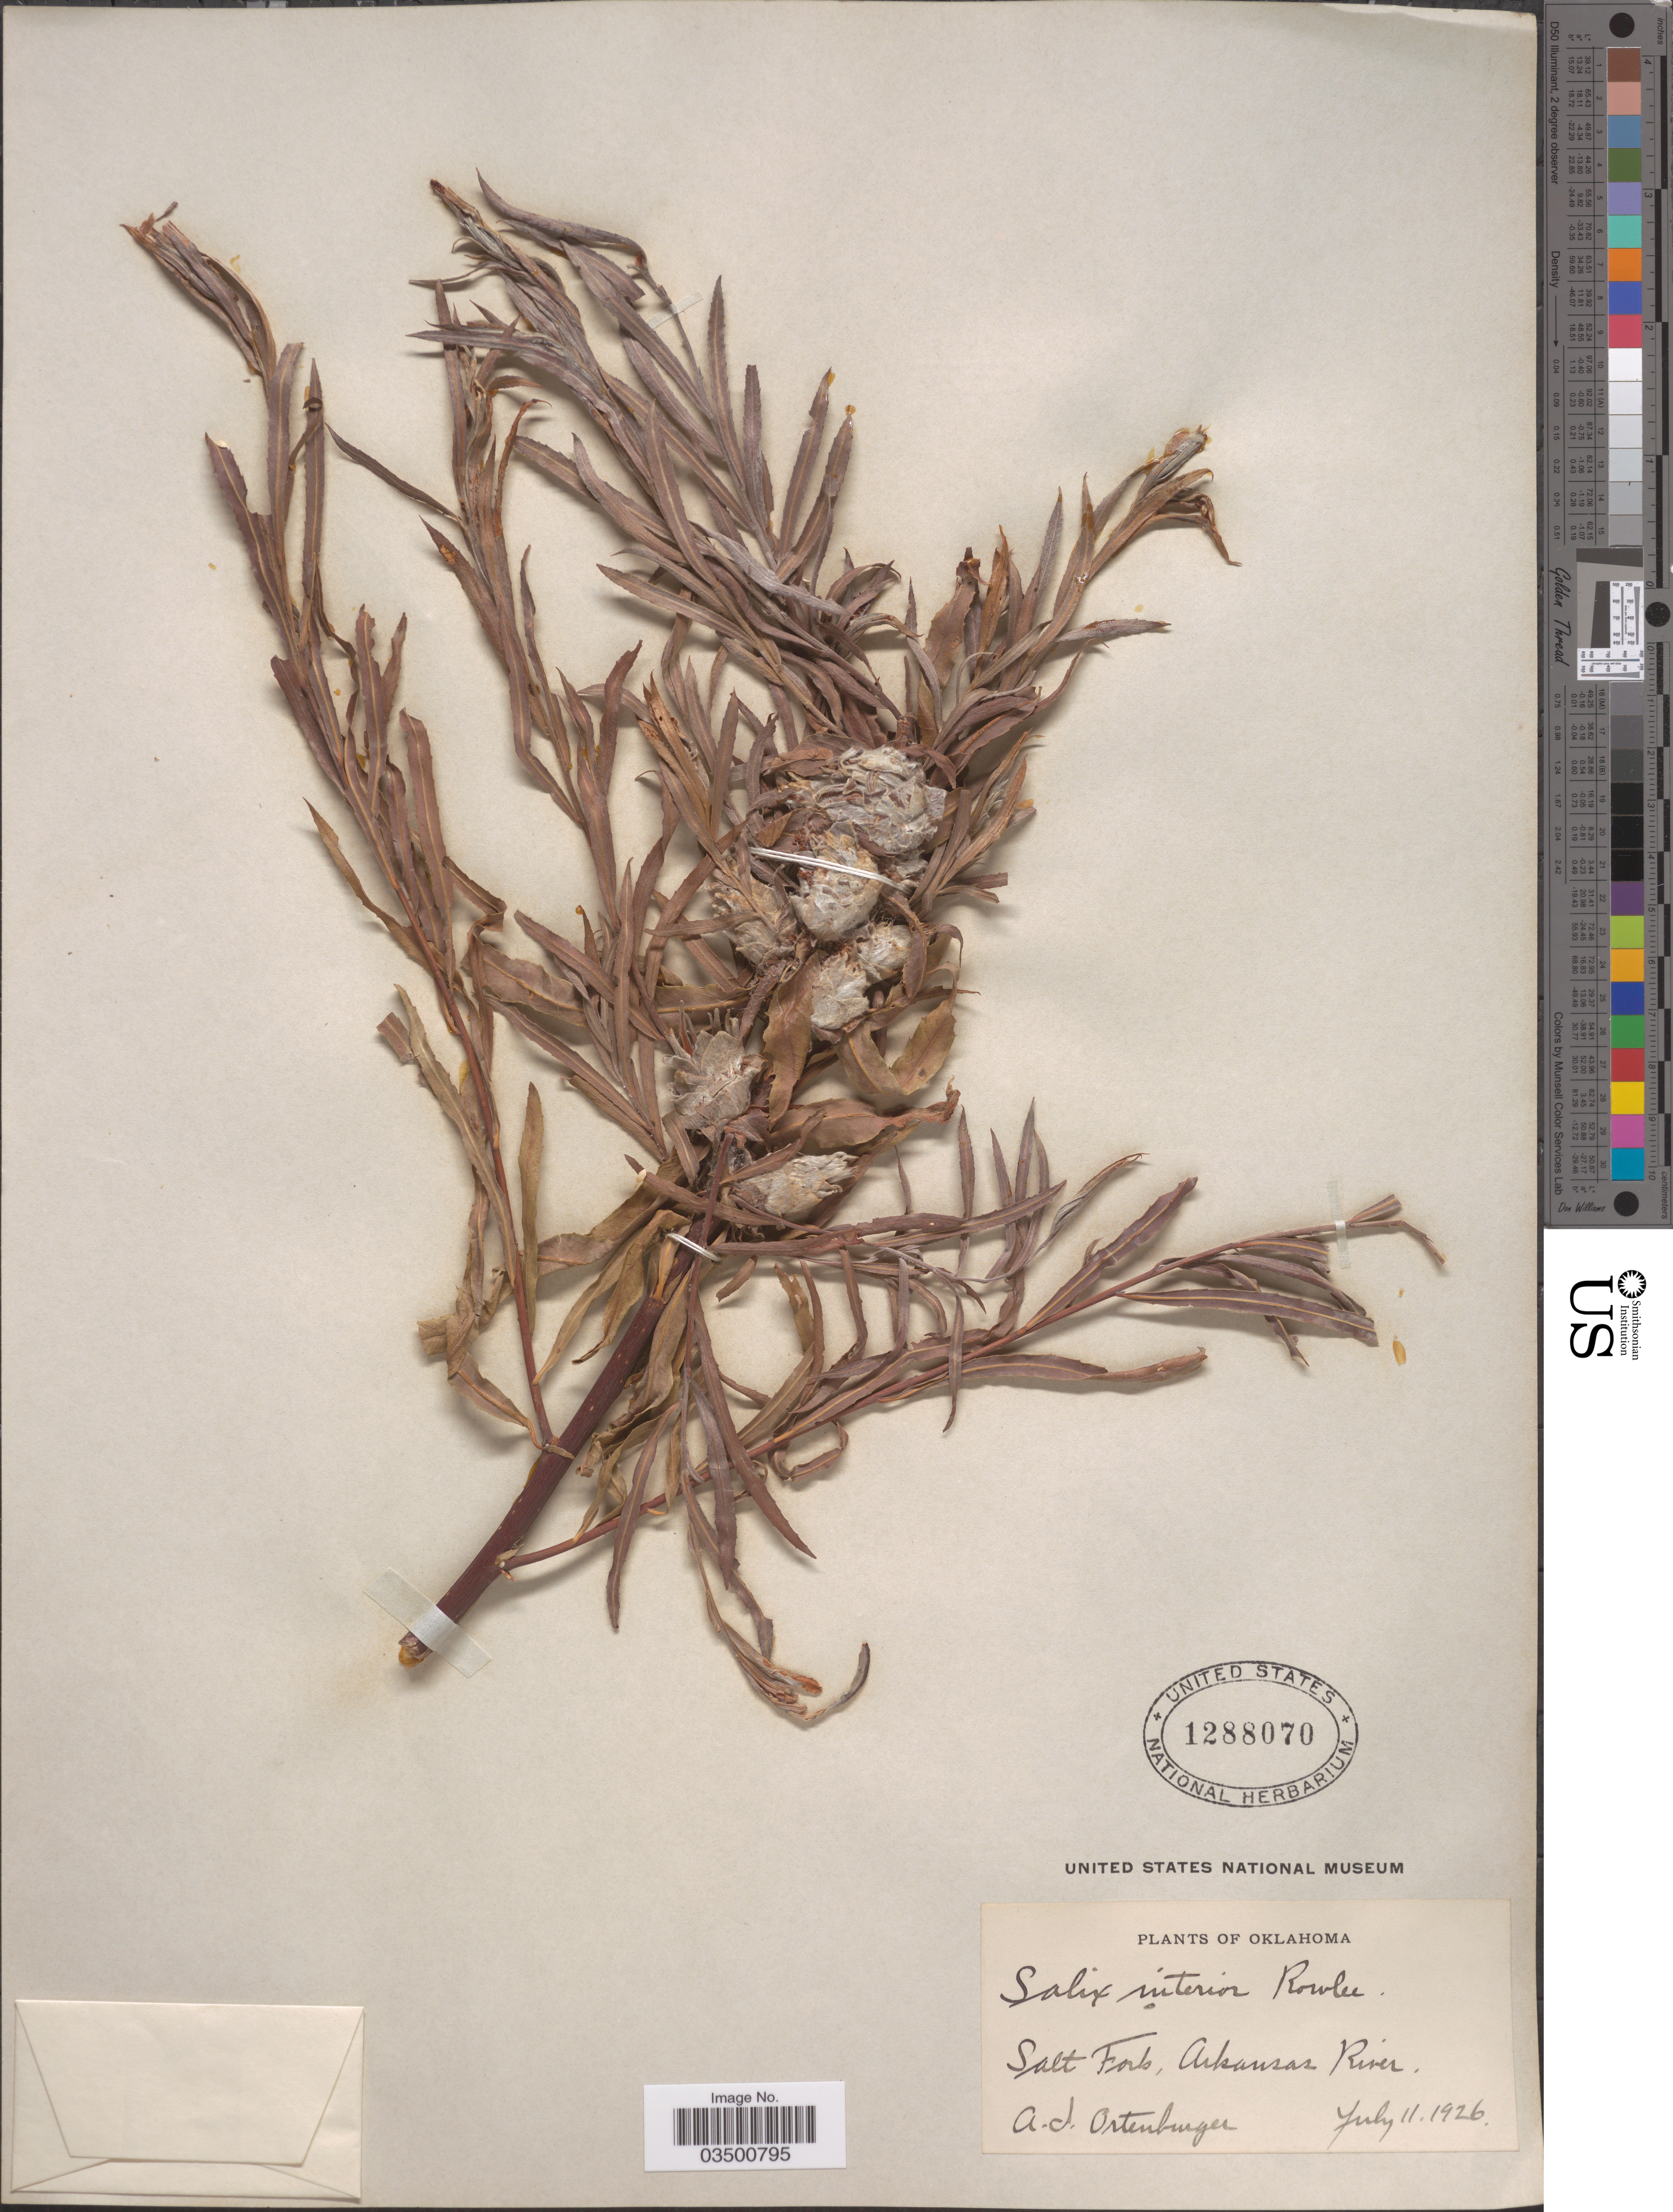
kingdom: Plantae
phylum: Tracheophyta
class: Magnoliopsida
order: Malpighiales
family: Salicaceae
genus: Salix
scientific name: Salix interior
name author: Rowlee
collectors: A. Ortenburger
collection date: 1926-07-11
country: United States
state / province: Oklahoma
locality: Salt Fork, Arkansas River.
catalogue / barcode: US 1288070